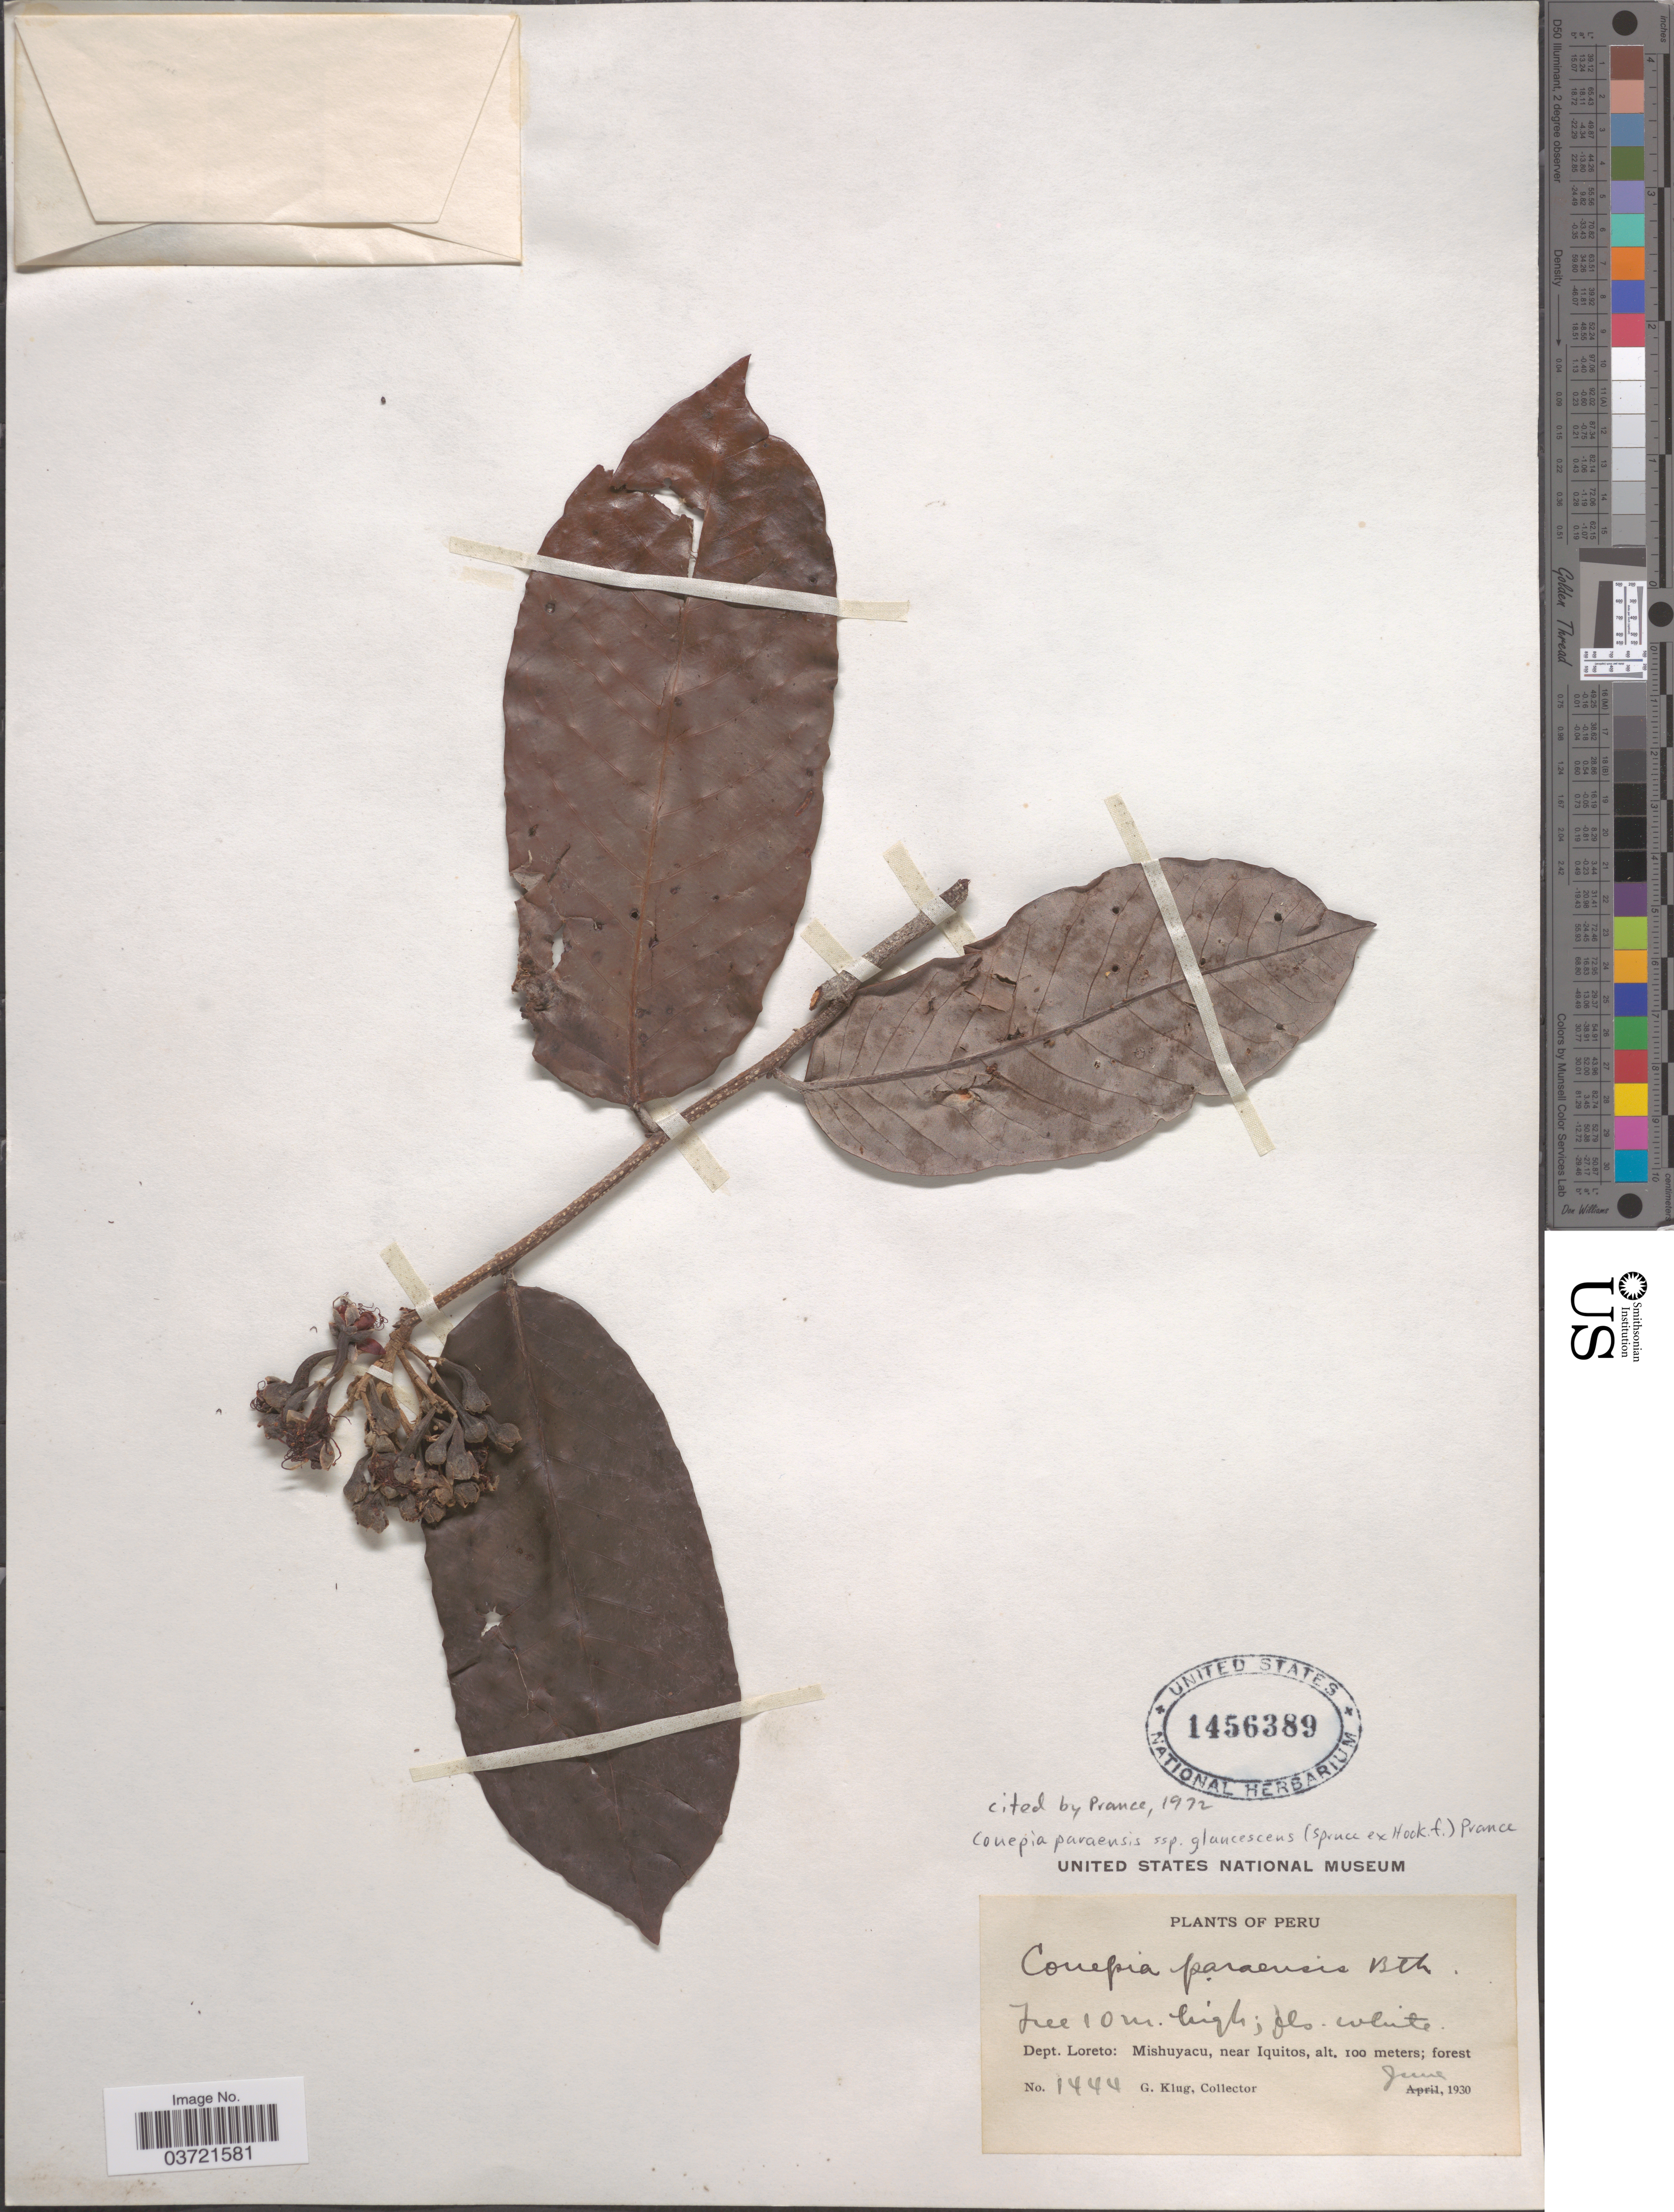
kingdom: Plantae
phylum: Tracheophyta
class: Magnoliopsida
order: Malpighiales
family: Chrysobalanaceae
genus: Couepia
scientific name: Couepia paraensis subsp. glaucescens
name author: (Spruce ex Hook. f.) Prance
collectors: G. Klug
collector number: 1444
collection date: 1930-06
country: Peru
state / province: Loreto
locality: Dept. Loreto: Mishuyacu, near Iquitos.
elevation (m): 100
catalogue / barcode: US 1456389